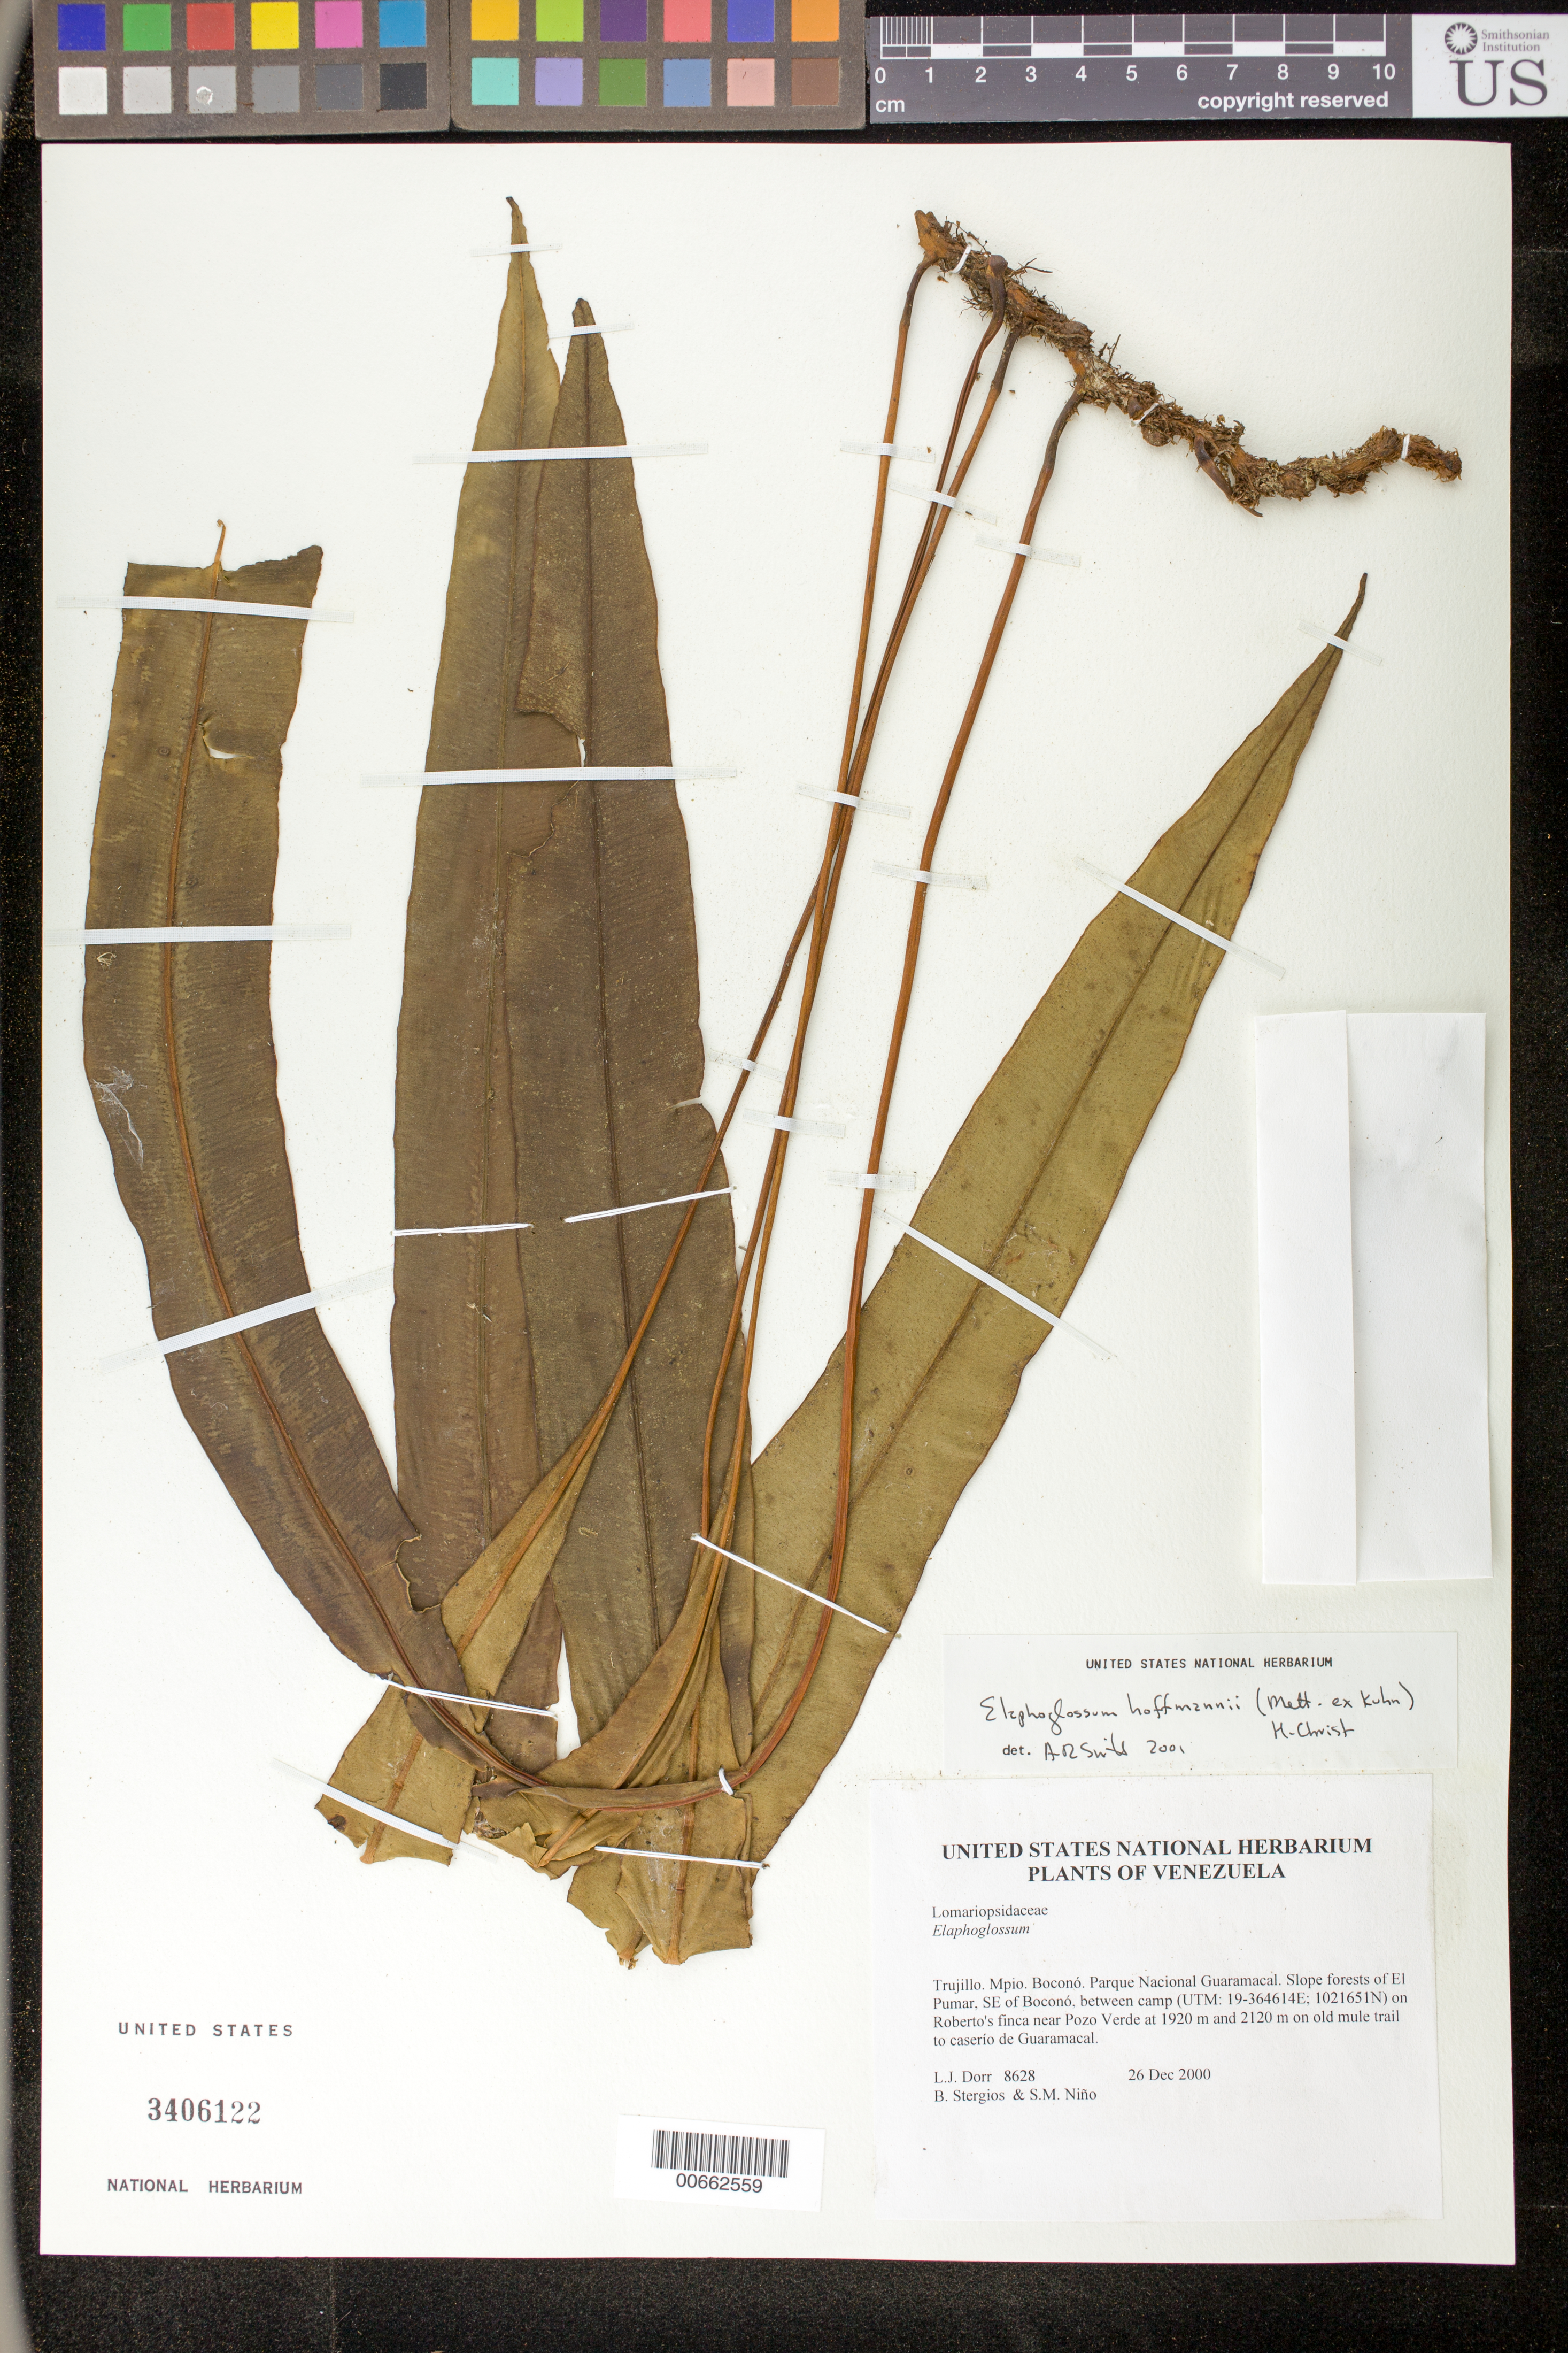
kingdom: Plantae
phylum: Tracheophyta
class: Polypodiopsida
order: Polypodiales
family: Dryopteridaceae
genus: Elaphoglossum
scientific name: Elaphoglossum hoffmannii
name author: (Mett. ex Kuhn) Christ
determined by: Smith, Alan R., (UC)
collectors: L. J. Dorr, B. G. Stergios & S. M. Niño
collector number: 8628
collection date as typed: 26 Dec 2000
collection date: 2000-12-26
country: Venezuela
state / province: Trujillo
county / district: Boconó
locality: Parque Nacional Guaramacal. El Pumar, SE of Boconó, between camp on Roberto's finca near Pozo Verde at 1920 m and 2120 m on old mule trail to caserío de Guaramacal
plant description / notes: PORT, UC, US, VEN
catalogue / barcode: US 3406122